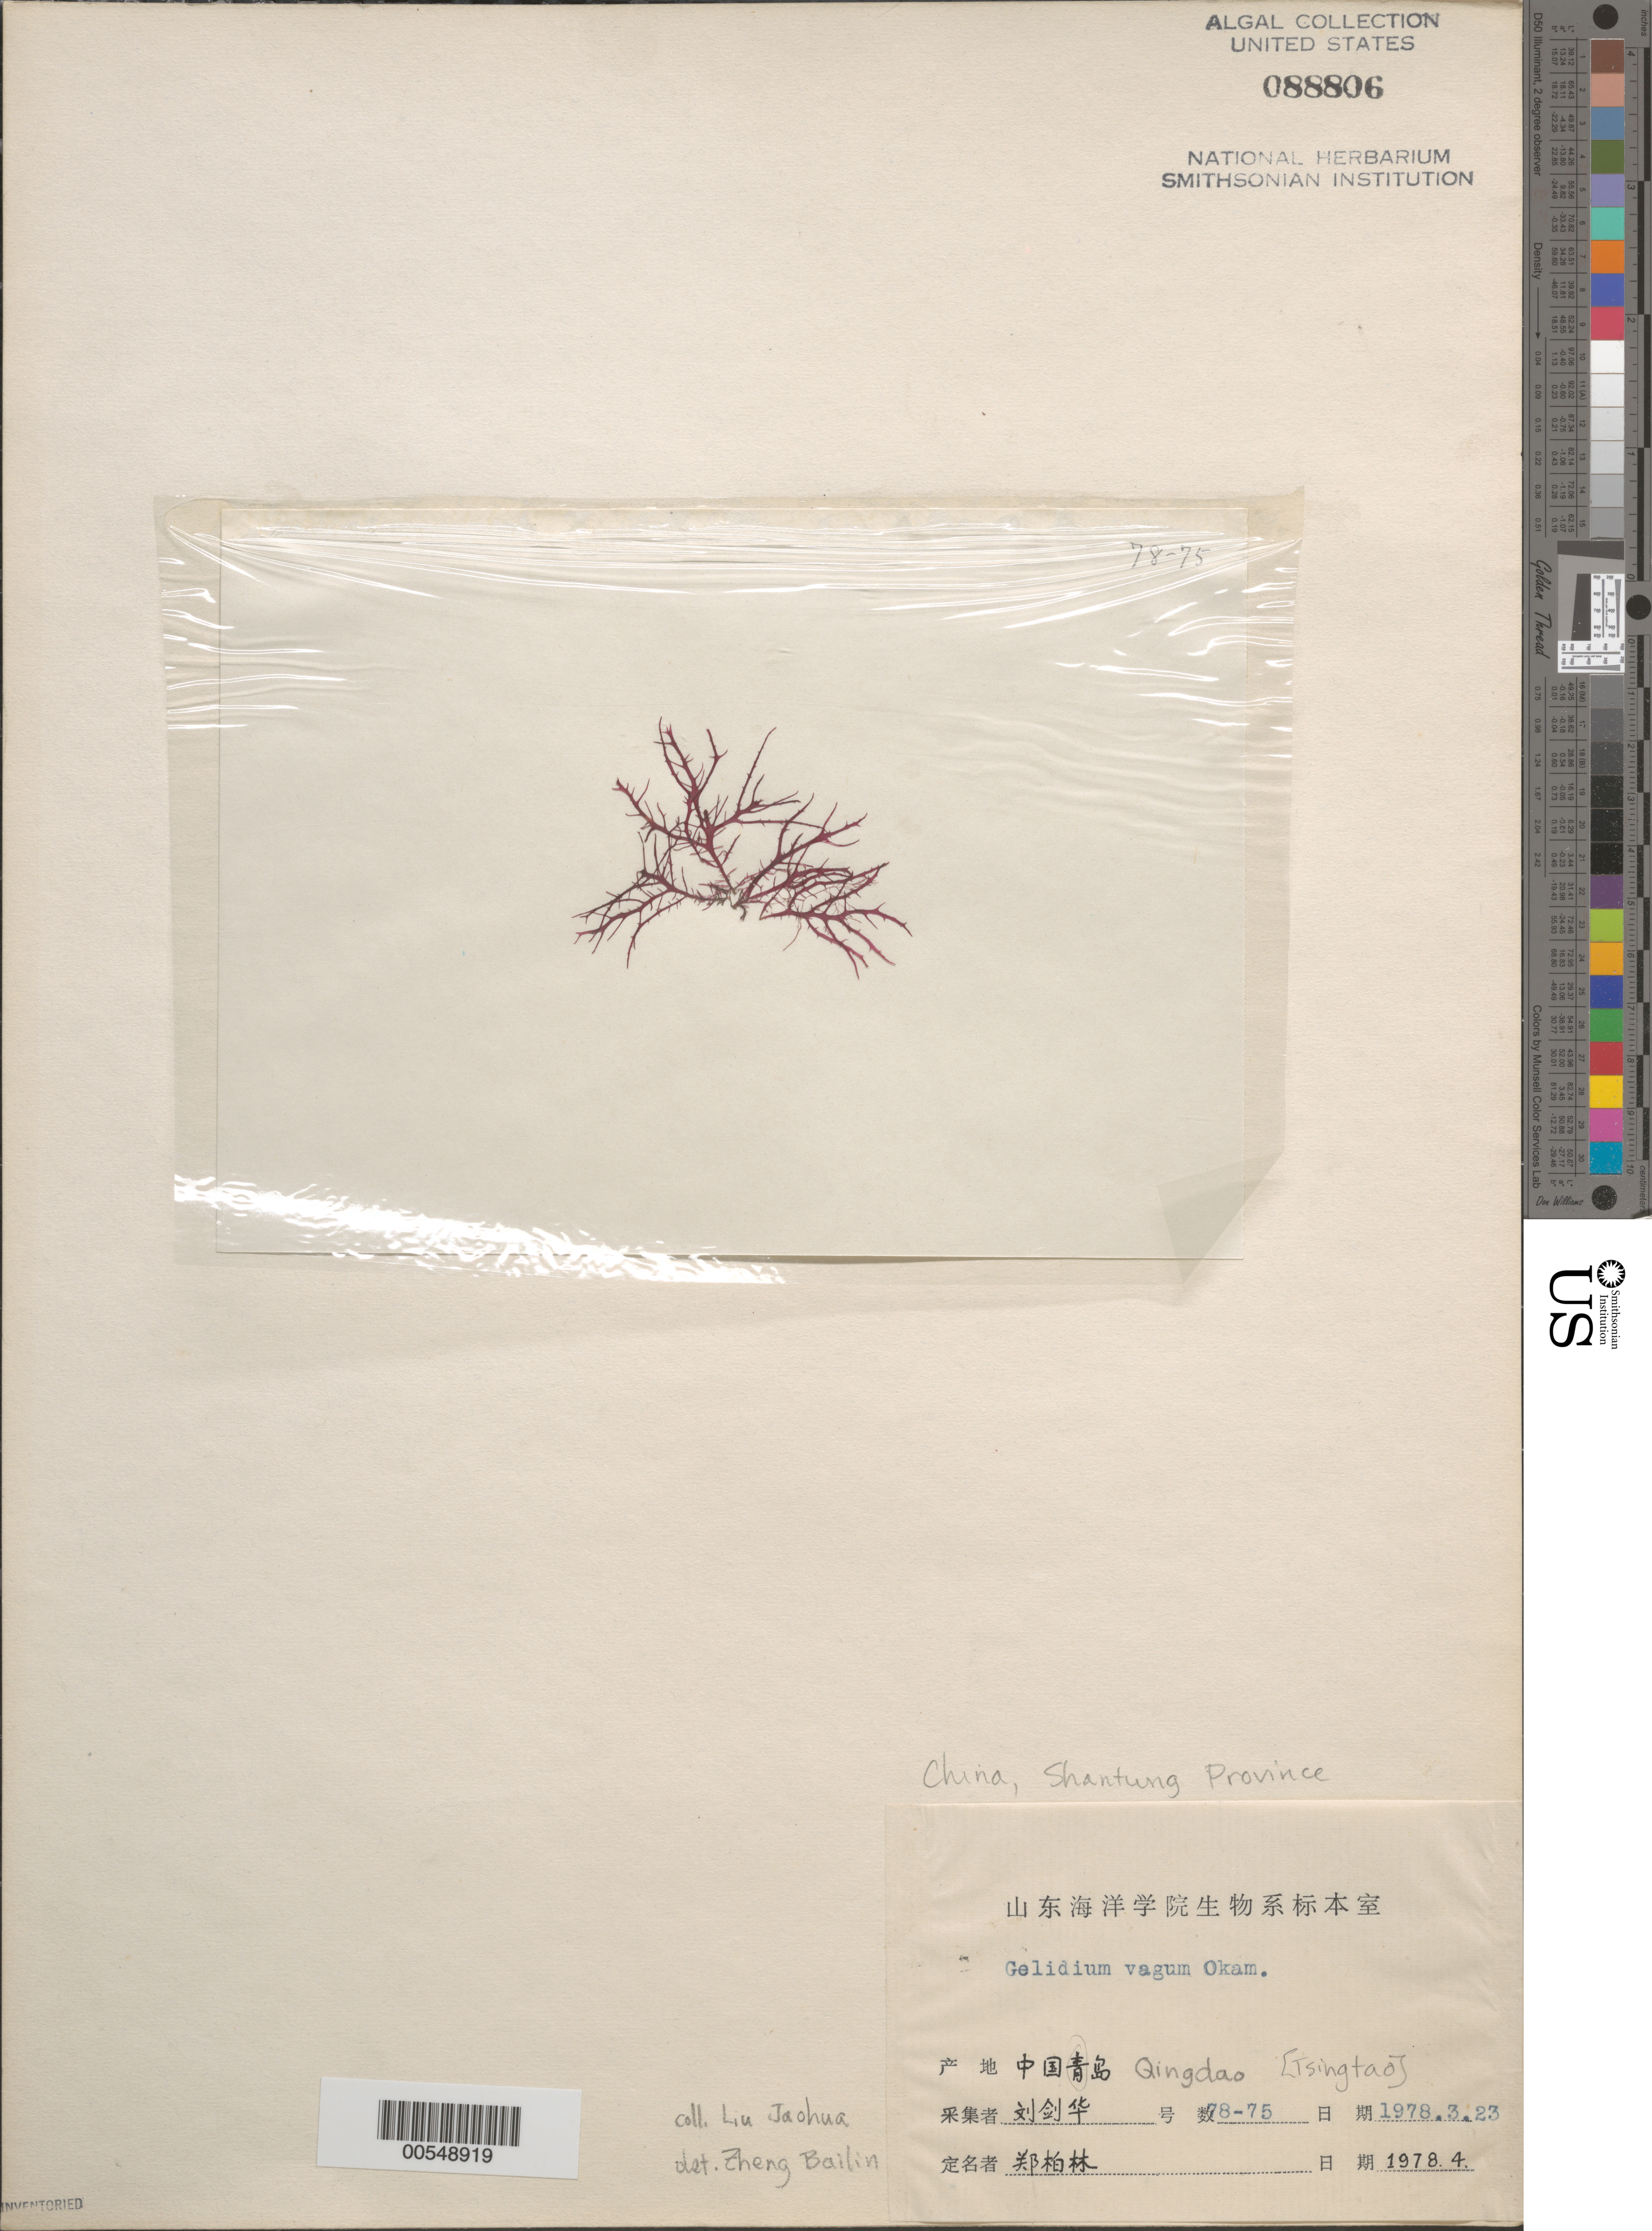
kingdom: Plantae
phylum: Rhodophyta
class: Florideophyceae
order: Gelidiales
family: Gelidiaceae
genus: Gelidium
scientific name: Gelidium vagum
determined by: Bailin, Z.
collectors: L. Jaohua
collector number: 78-75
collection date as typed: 23 Mar 1978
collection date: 1978-03-23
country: China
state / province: Shandong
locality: Qingdau (Tsingtao)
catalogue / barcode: US 88806